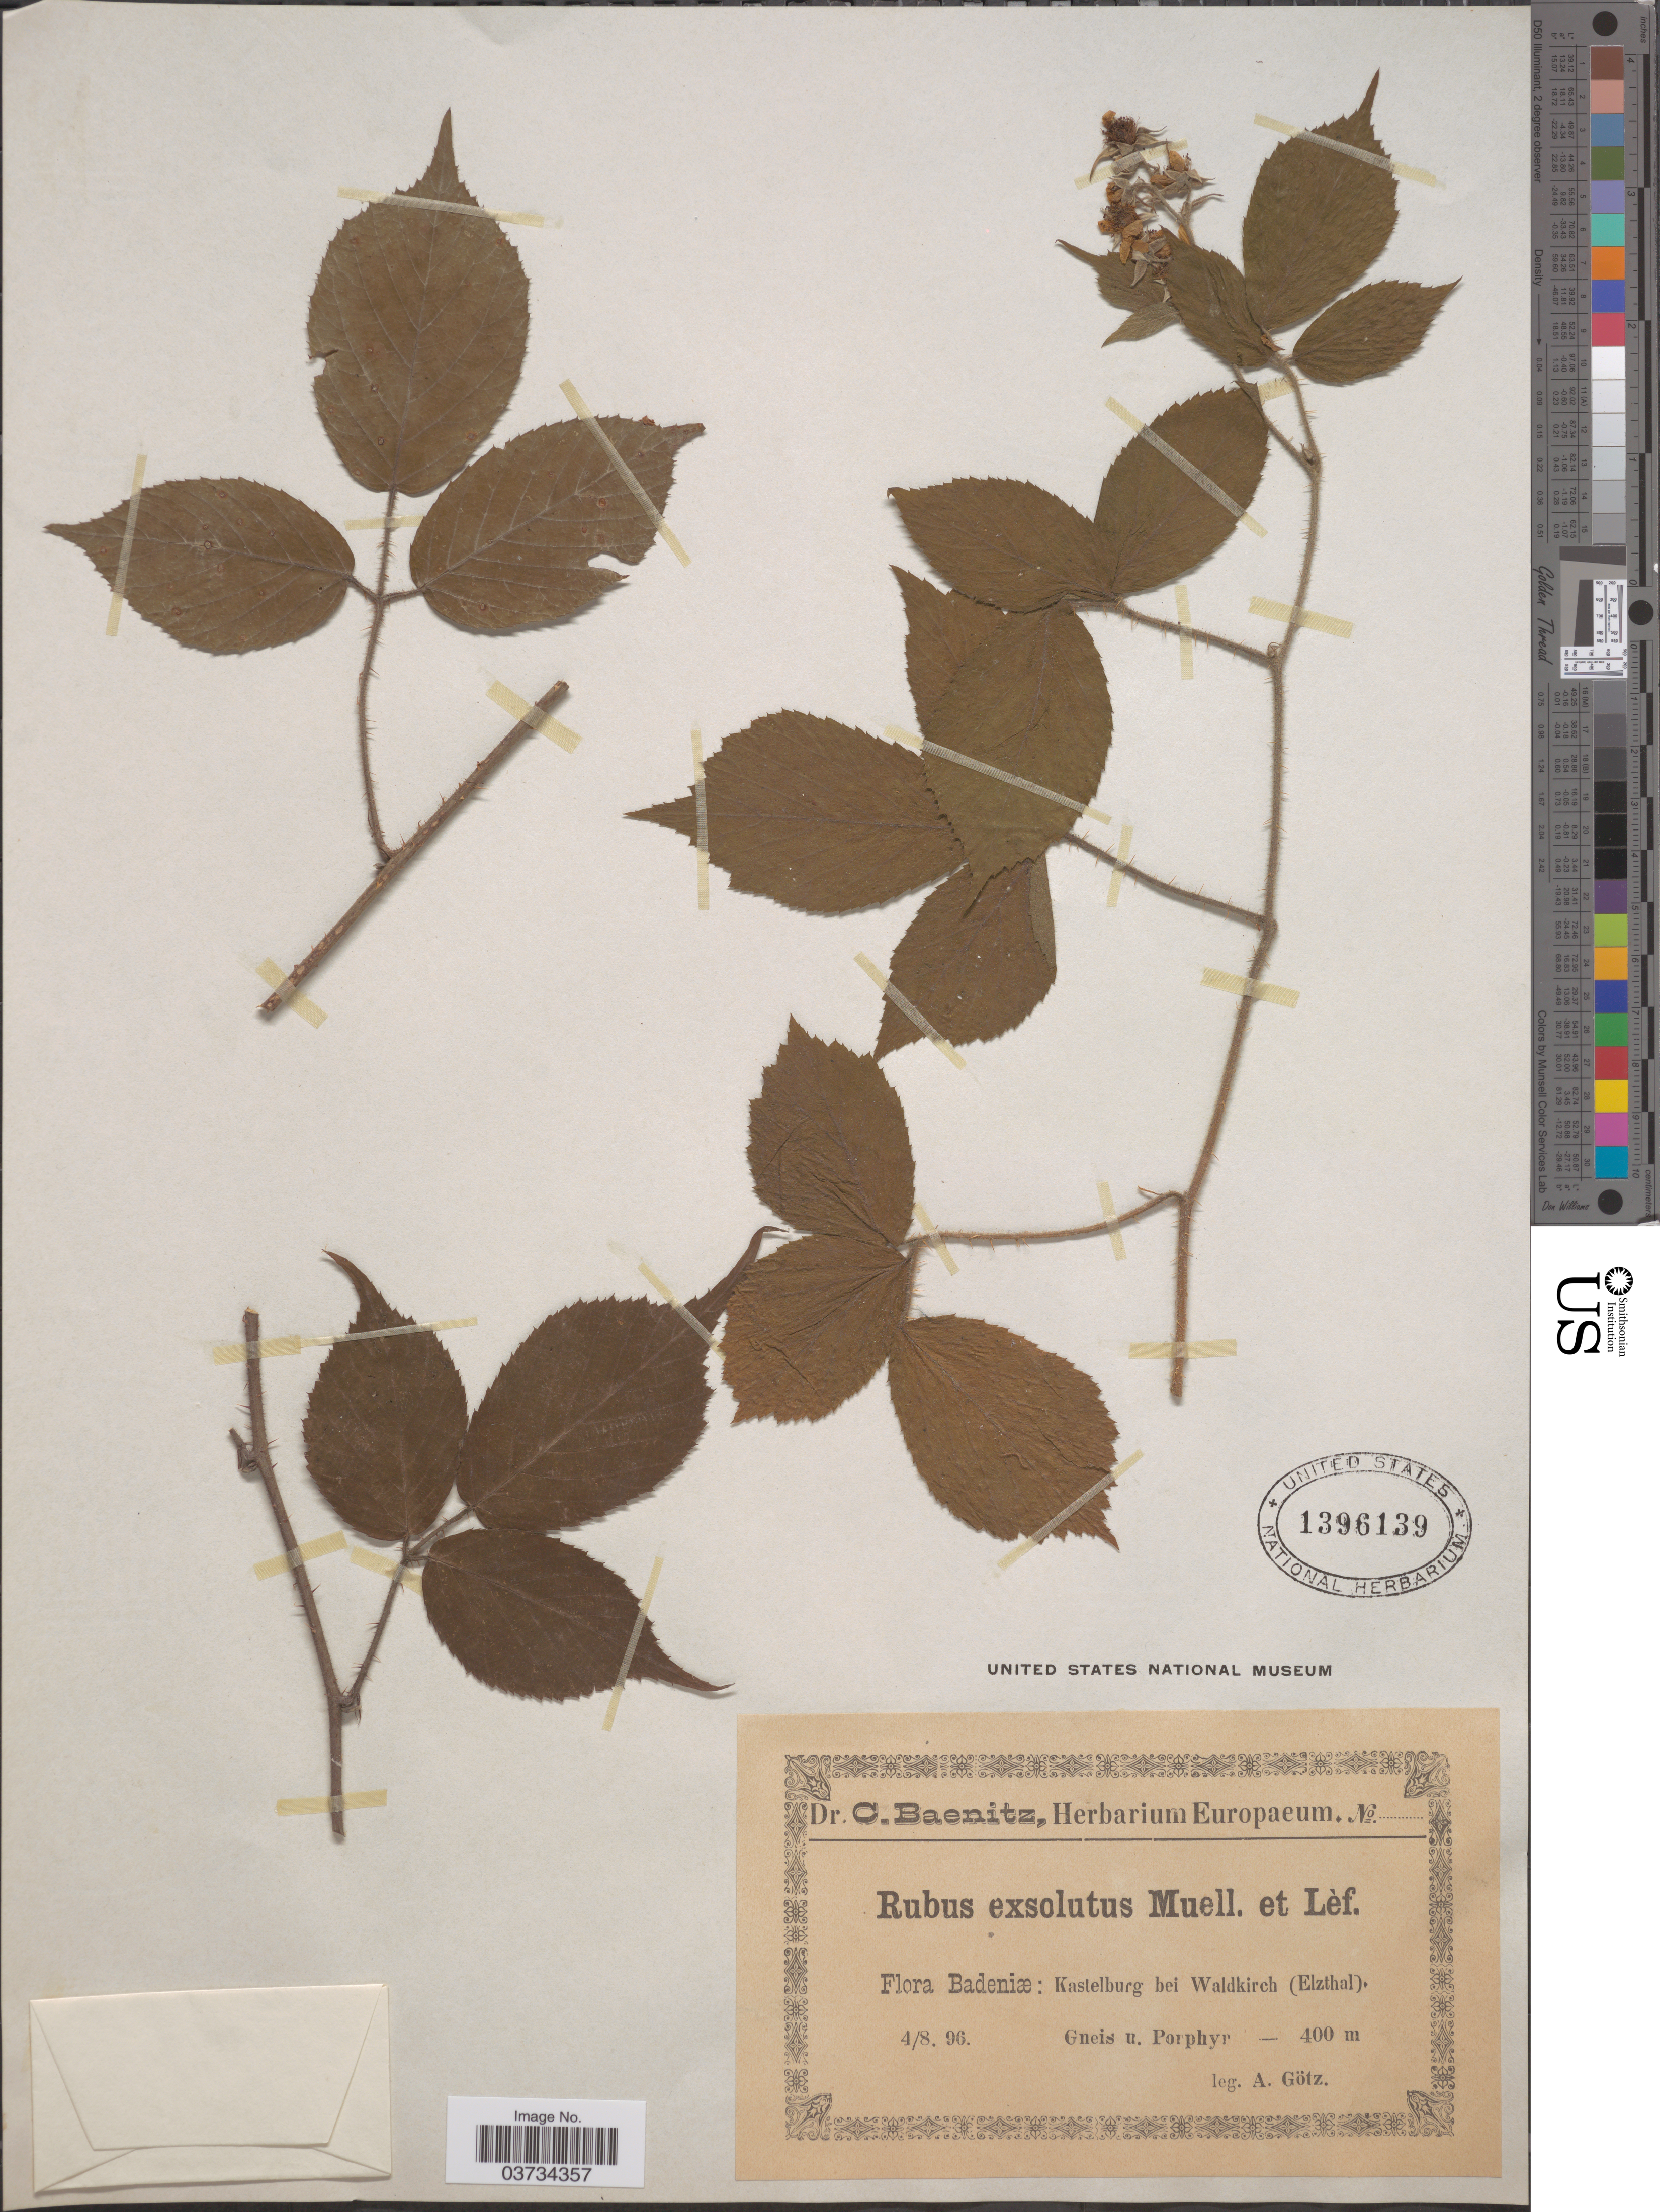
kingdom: Plantae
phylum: Tracheophyta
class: Magnoliopsida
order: Rosales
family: Rosaceae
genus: Rubus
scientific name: Rubus exsolutus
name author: Lefèvre & P.J. Müll.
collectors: A. Götz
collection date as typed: Transcribed d/m/y: 4/8/96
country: Germany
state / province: Baden-Württemberg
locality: Badeniæ: Kastelburg bei Waldkirch (Elzthal). Gneis u. Porphyr.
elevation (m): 400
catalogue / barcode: US 1396139